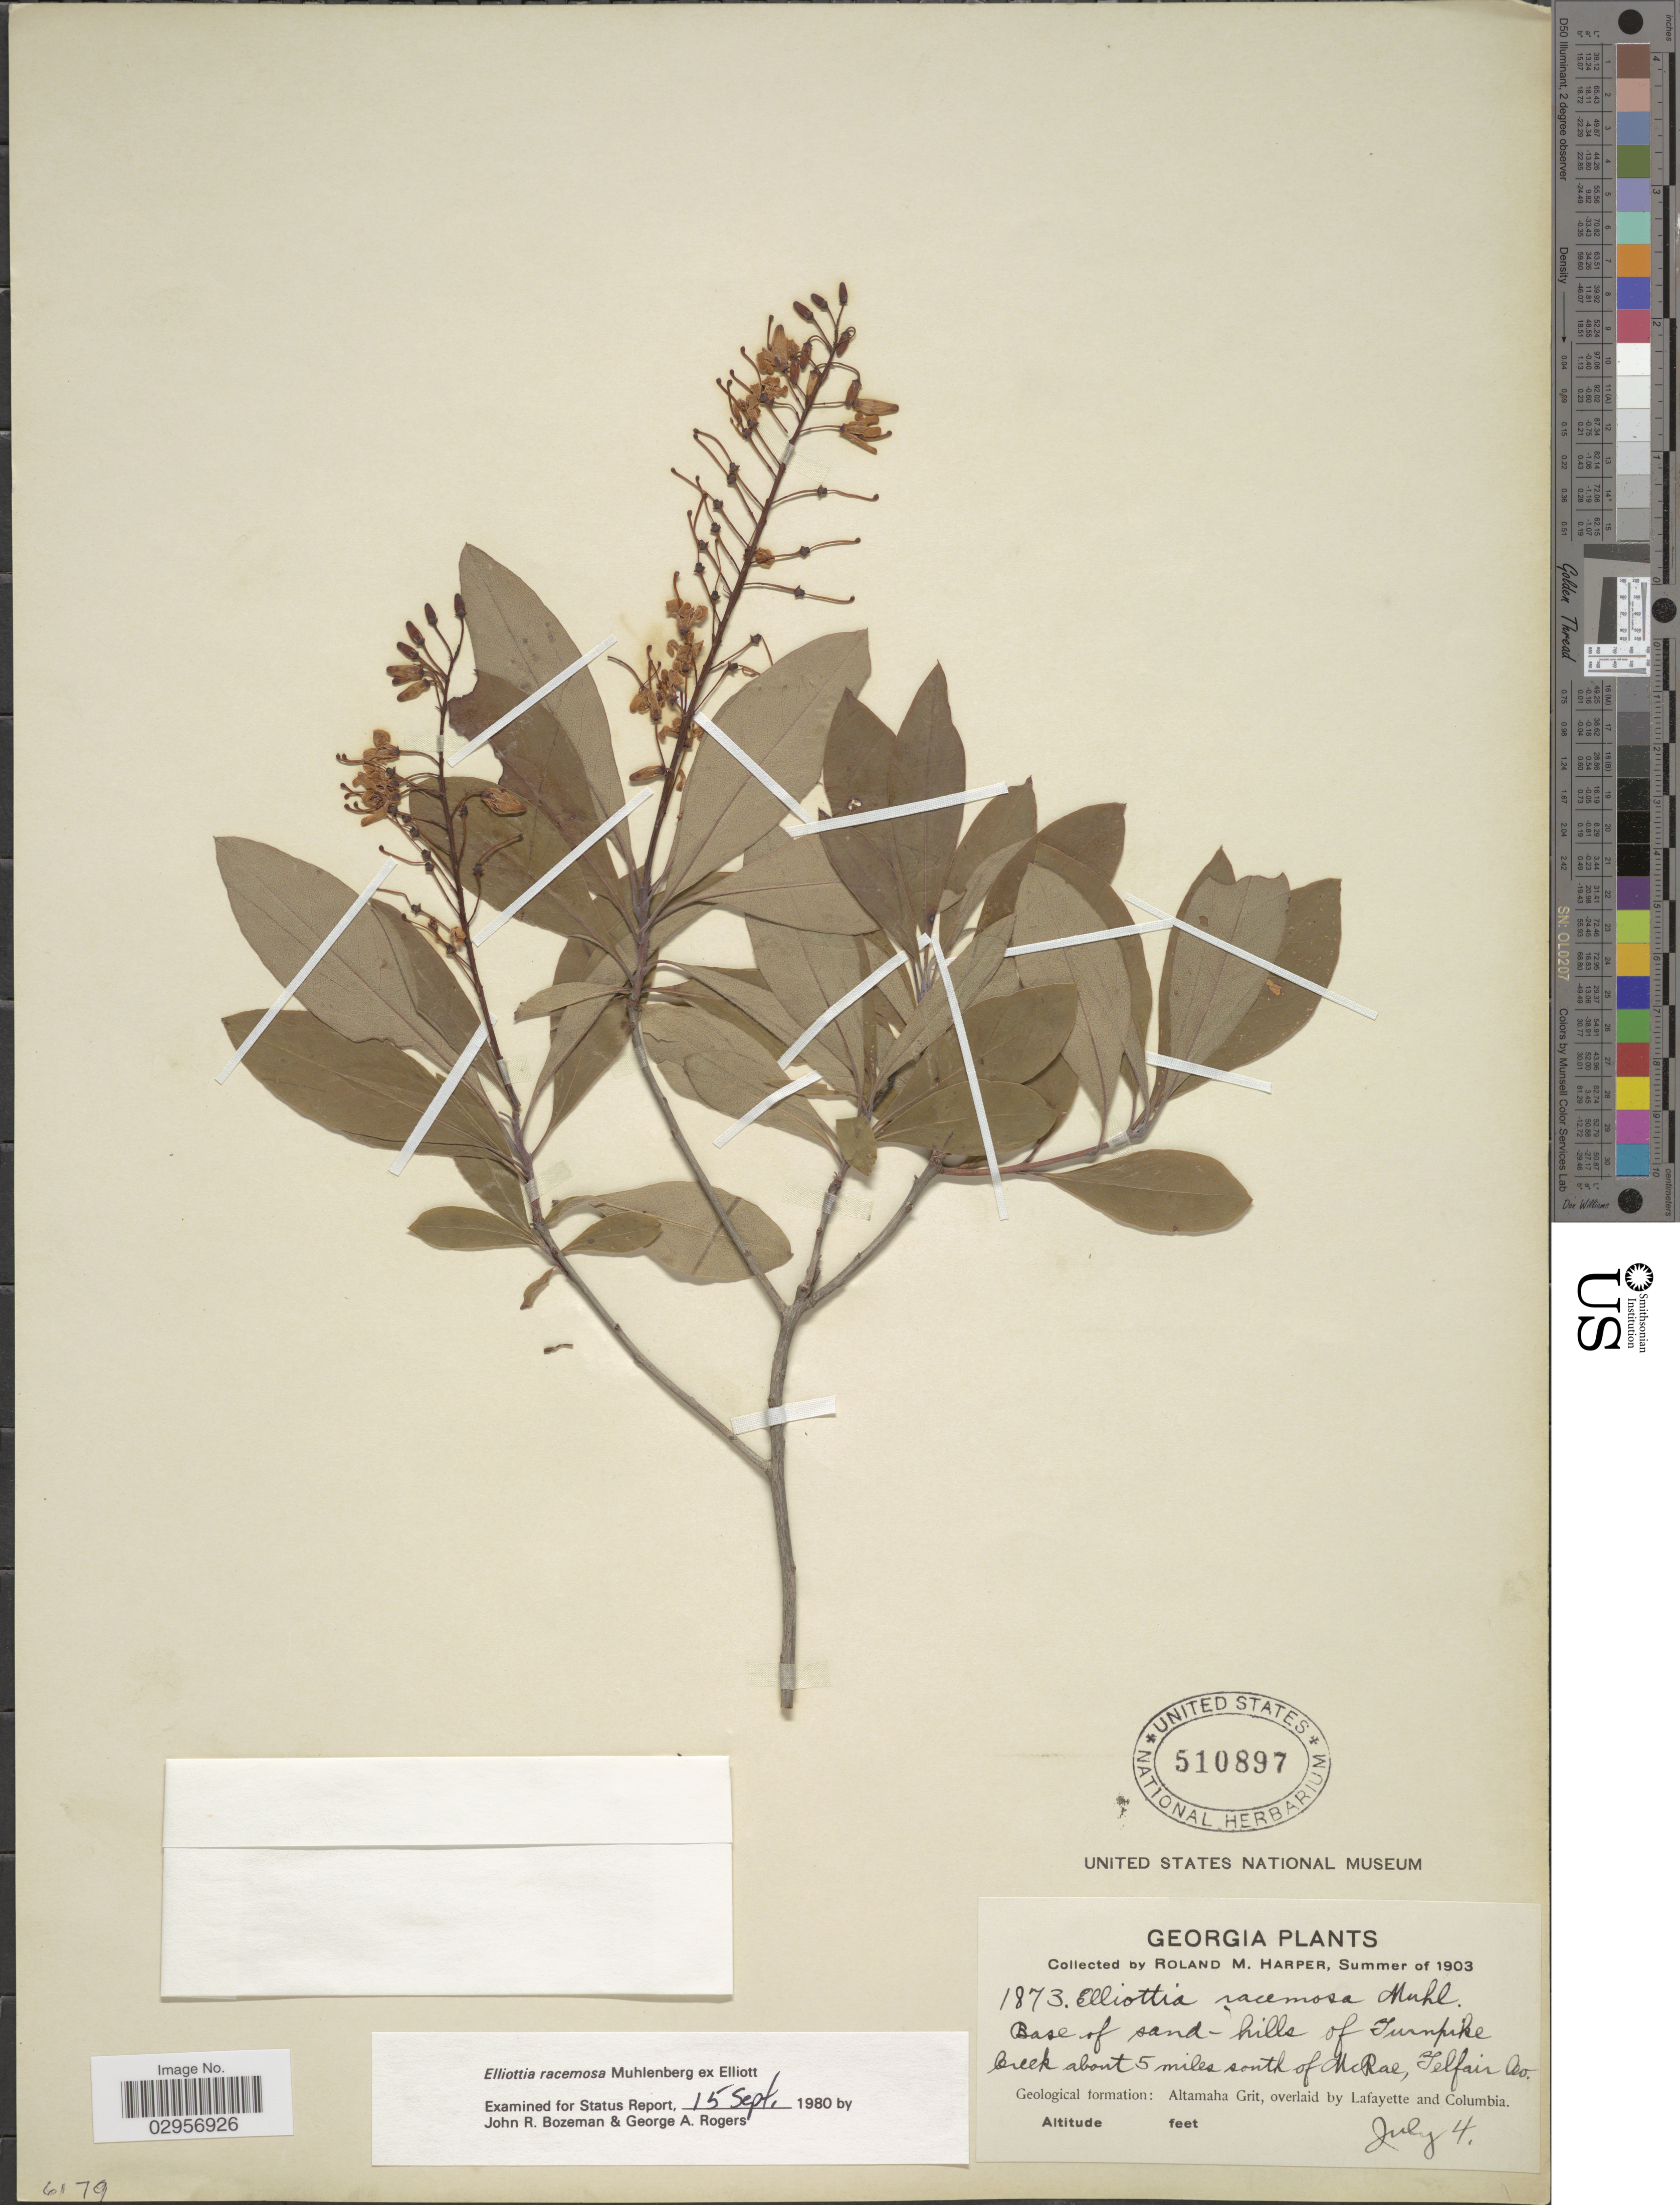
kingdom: Plantae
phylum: Tracheophyta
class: Magnoliopsida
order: Ericales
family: Ericaceae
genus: Elliottia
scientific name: Elliottia racemosa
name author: Muhl. ex Elliott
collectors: R. Harper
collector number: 1873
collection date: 1903-07-04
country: United States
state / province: Georgia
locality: Base of sand-hills of Turnpike Creek about 5 miles south of McRae, Telfair Co.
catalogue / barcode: US 510897